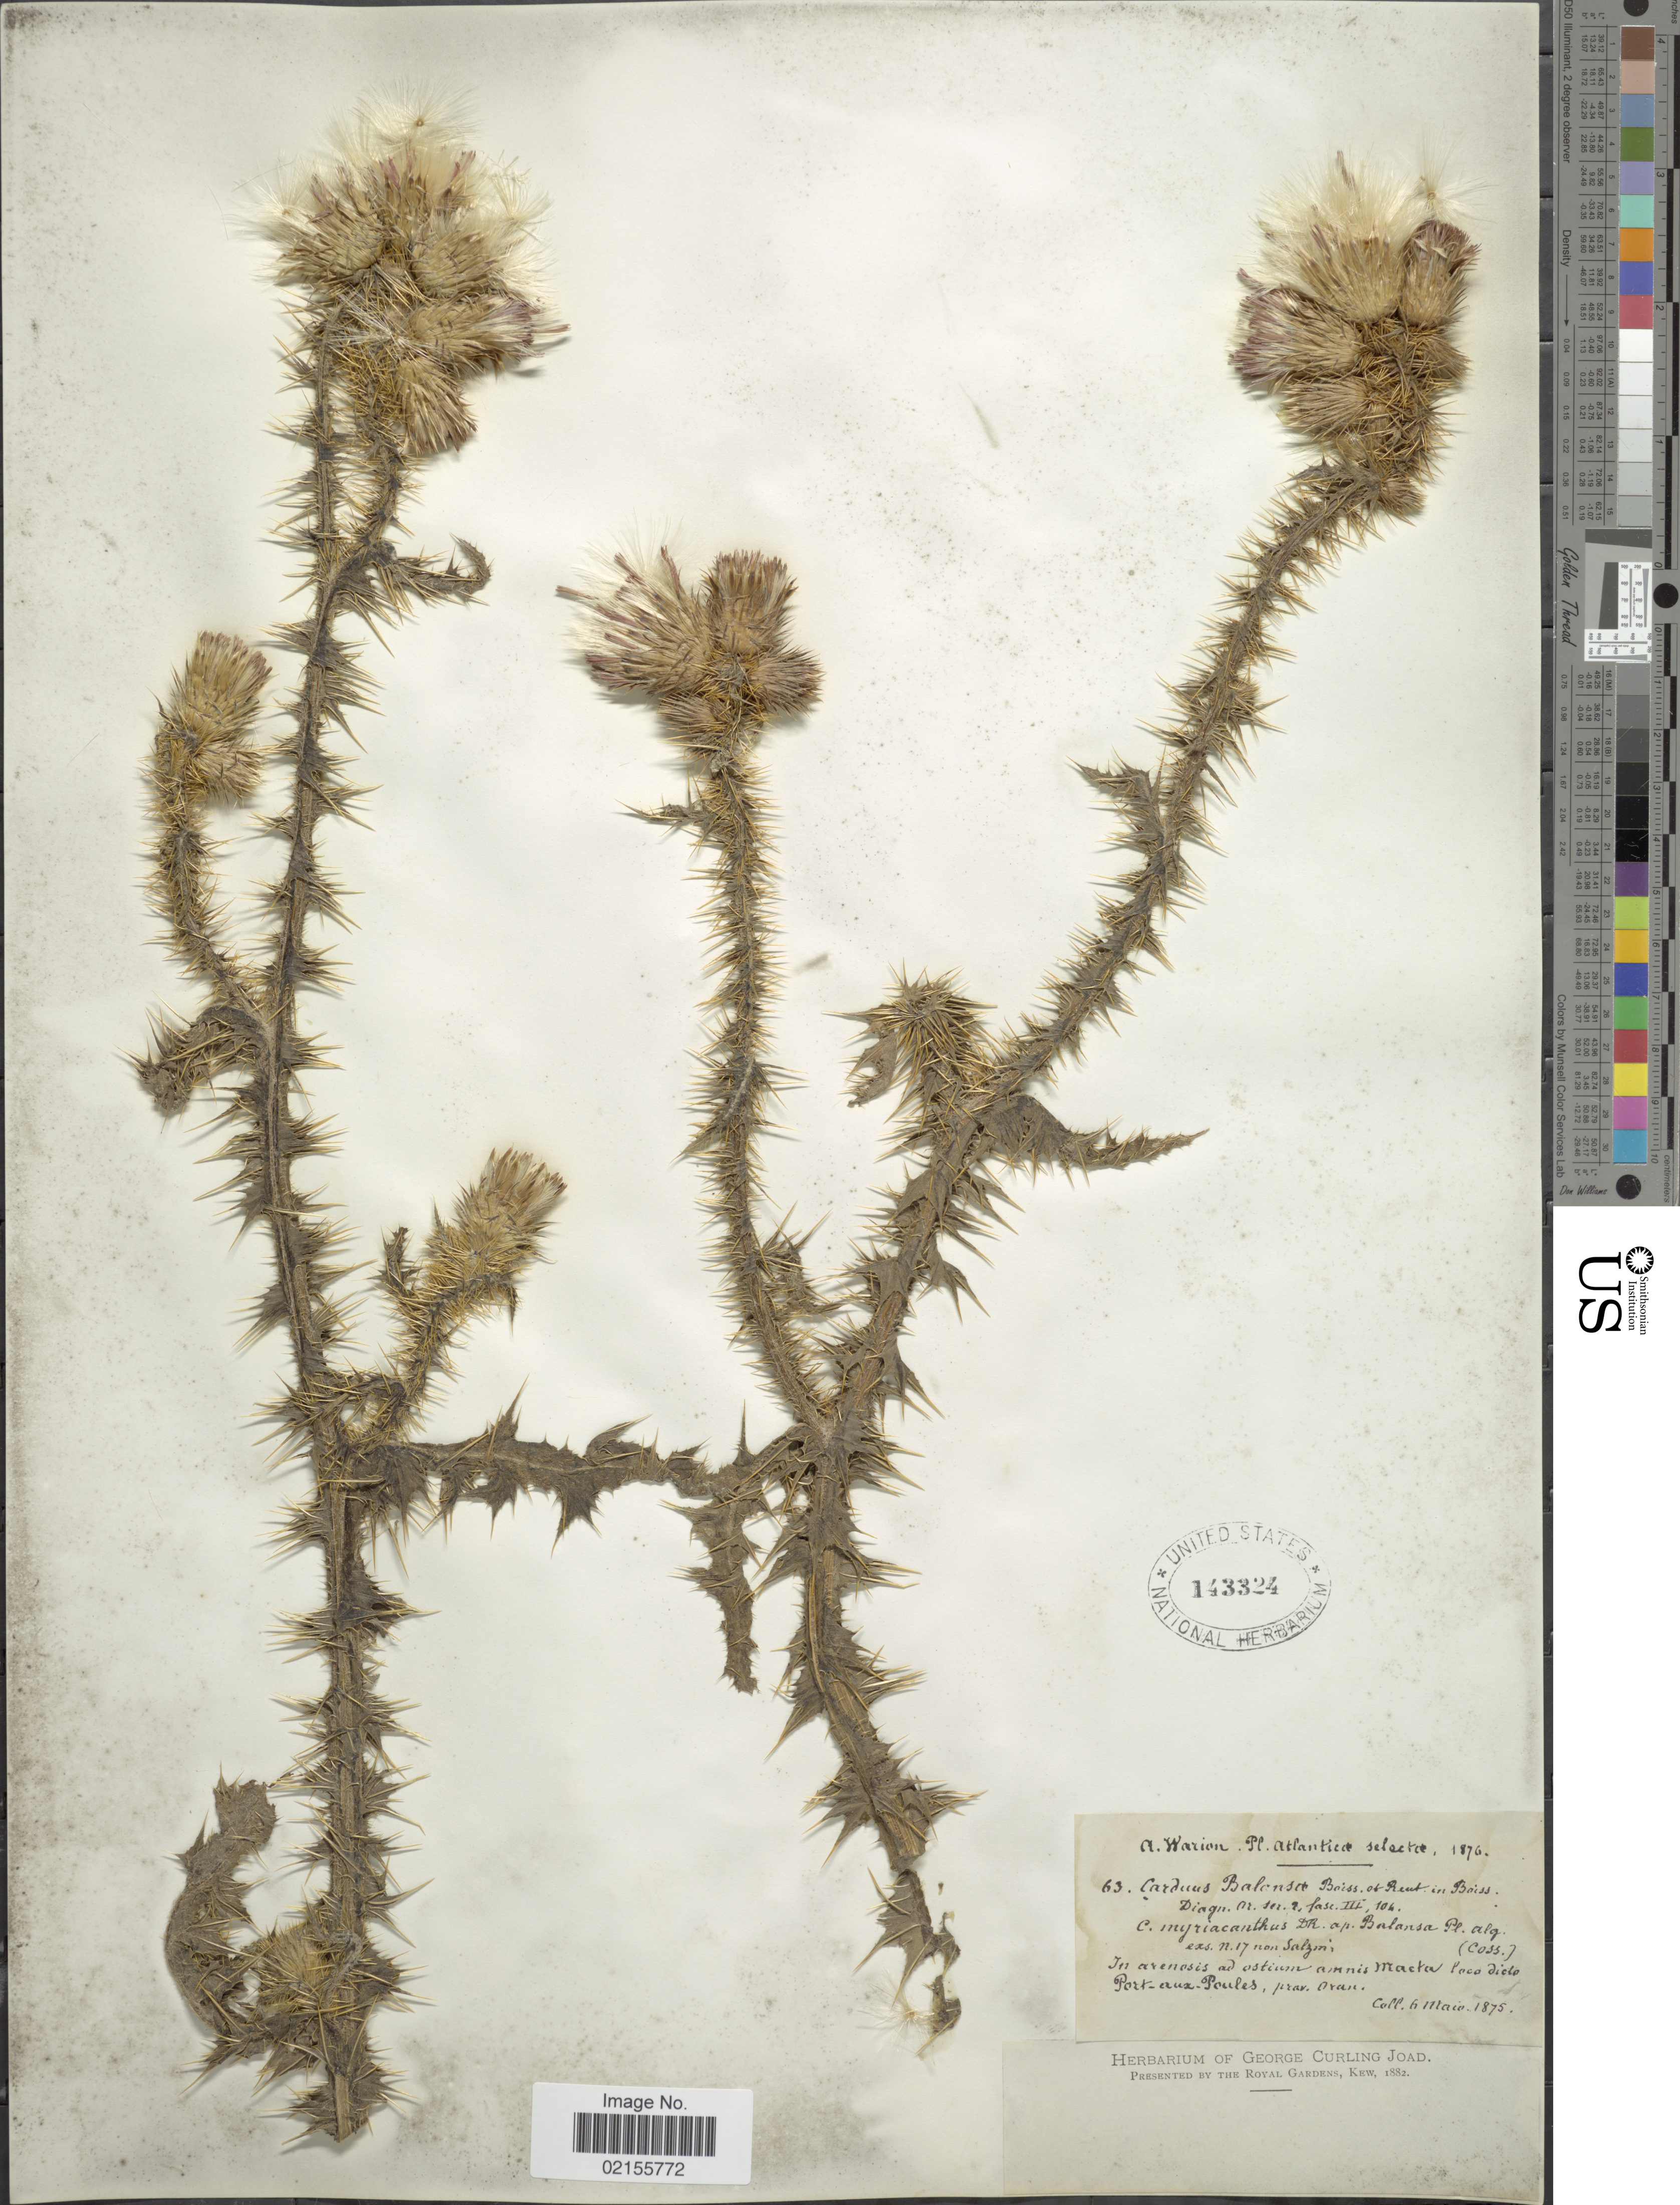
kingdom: Plantae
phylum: Tracheophyta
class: Magnoliopsida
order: Asterales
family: Asteraceae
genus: Carduus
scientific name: Carduus myriacanthus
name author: Salzm. ex DC.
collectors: A. Warion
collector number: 63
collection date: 1875-05-06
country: Algeria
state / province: Oran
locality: Atlanticae selectae, In arenosis ad ostium annis Macta Poco diete Port-aux-Poules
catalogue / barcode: US 143324